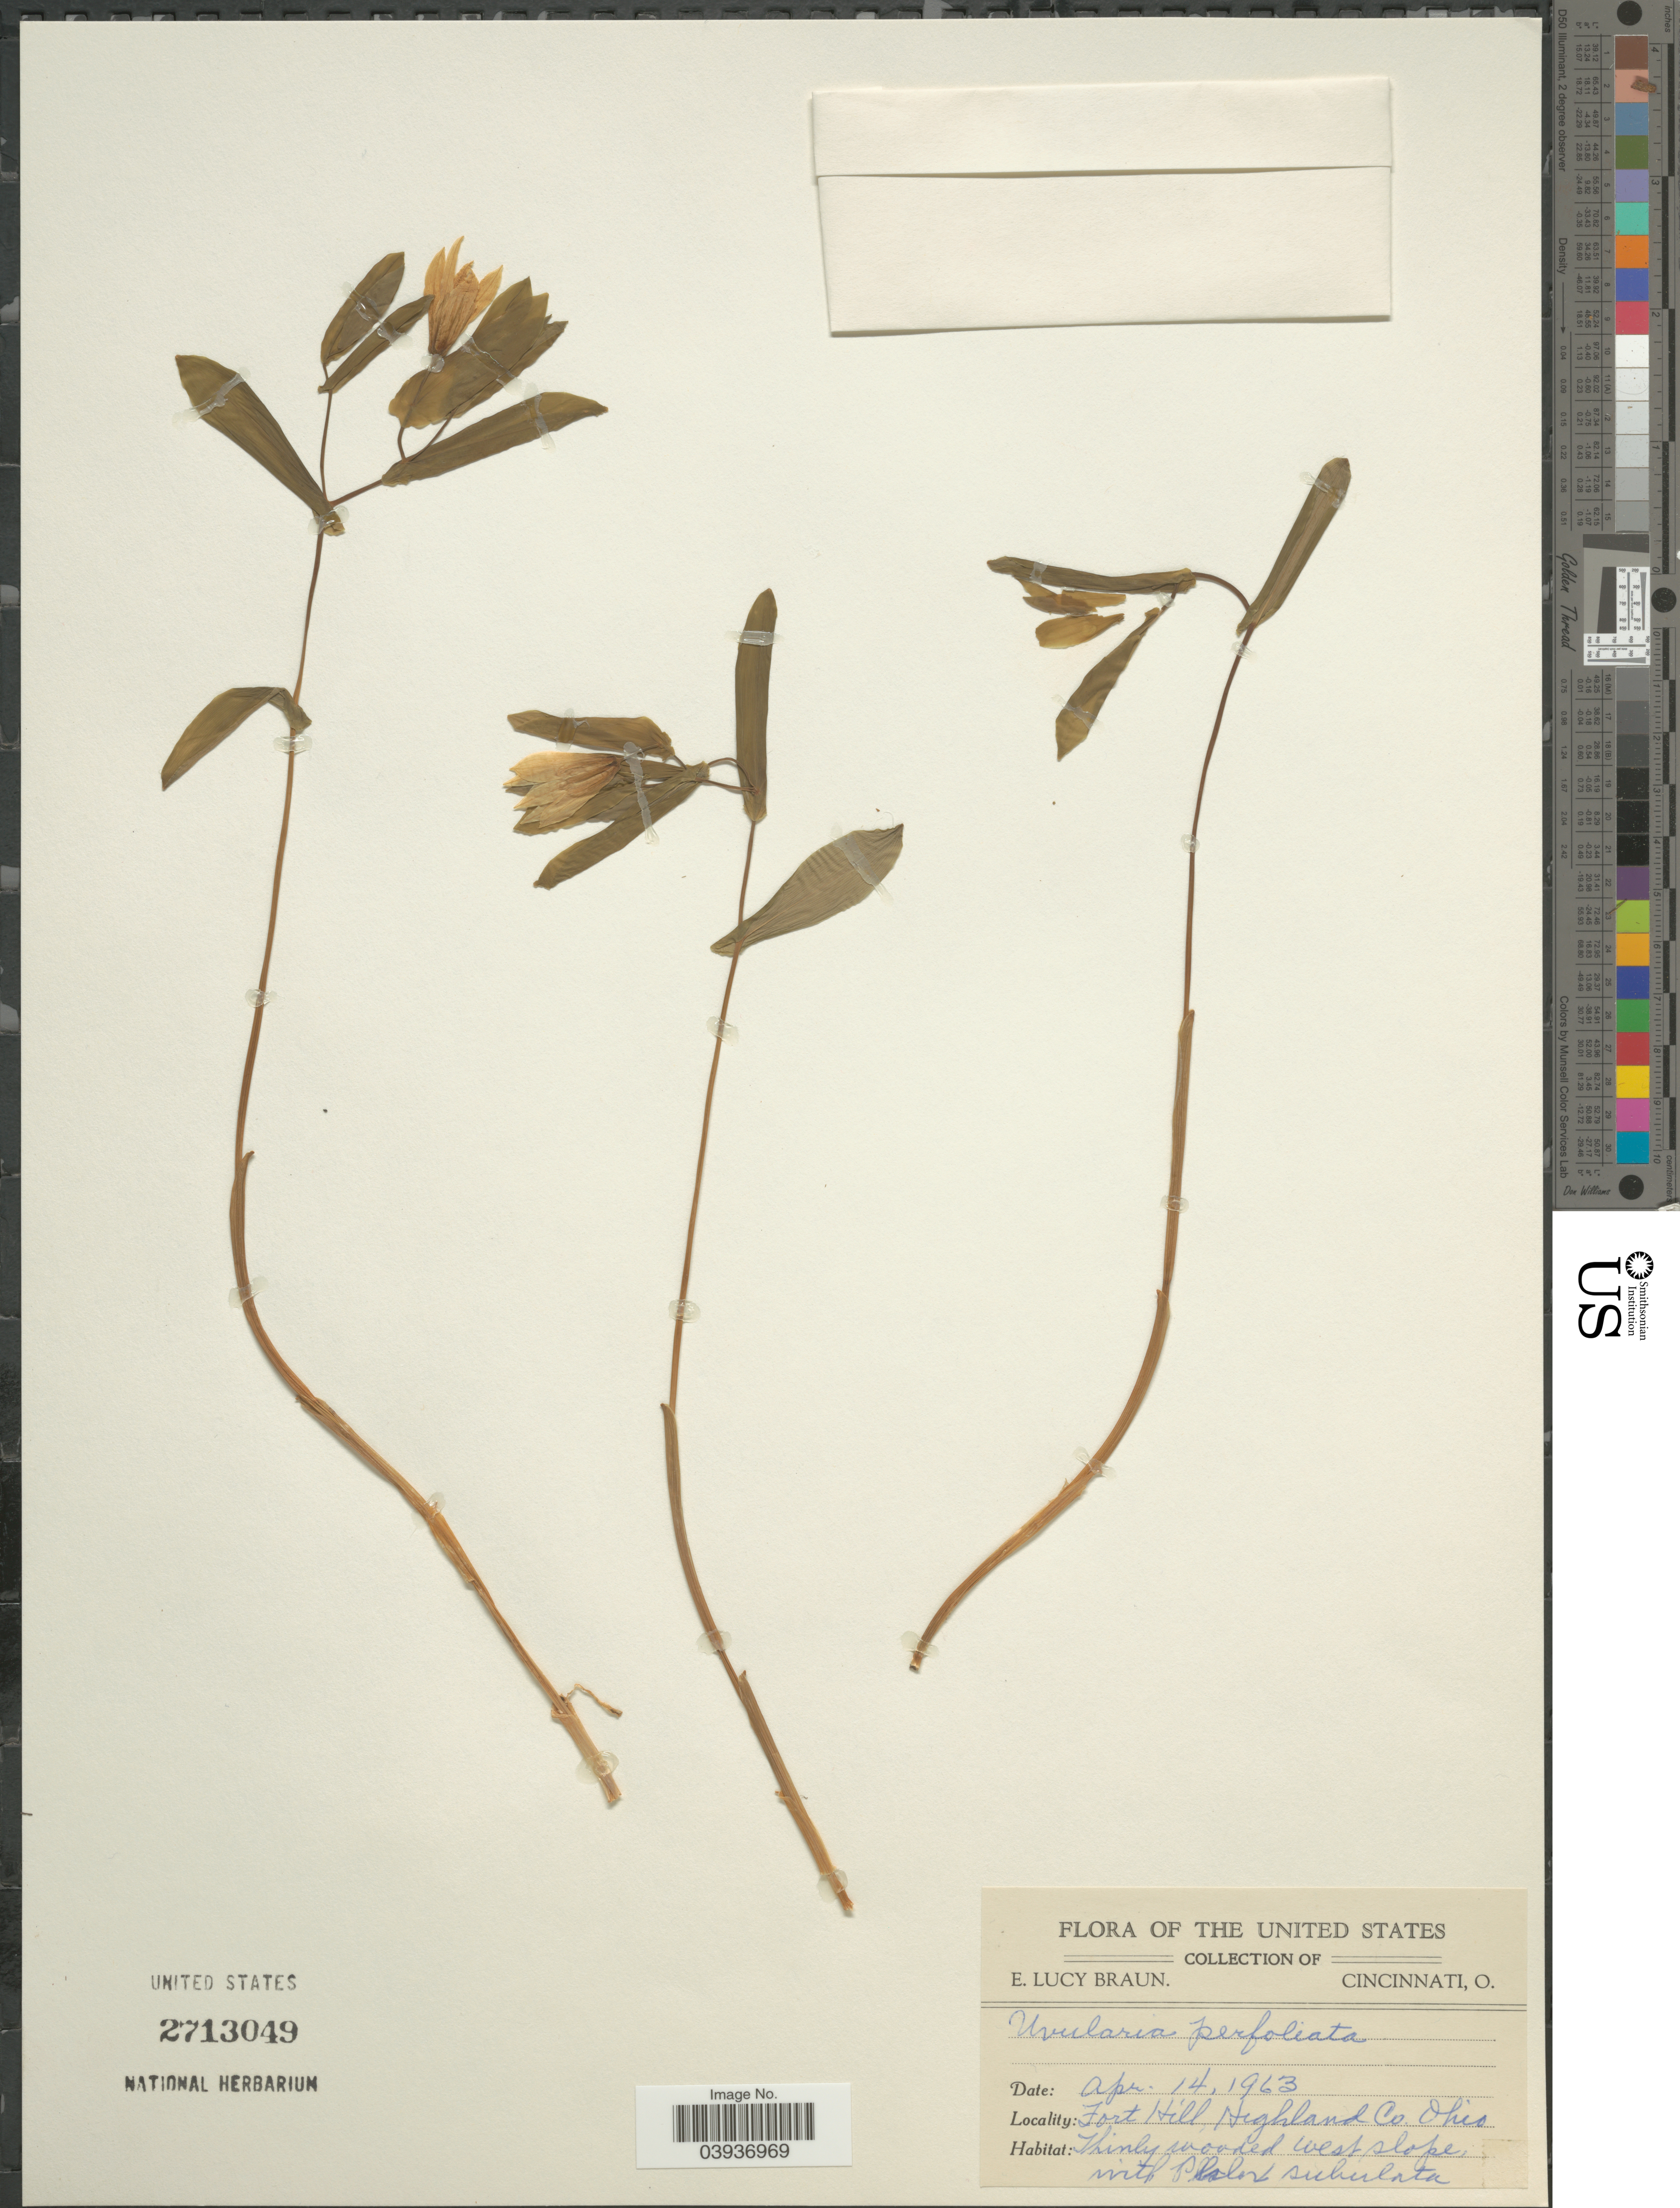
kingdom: Plantae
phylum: Tracheophyta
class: Liliopsida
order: Liliales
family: Colchicaceae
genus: Uvularia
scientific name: Uvularia perfoliata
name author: L.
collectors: E. L. Braun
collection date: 1963-04-14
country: United States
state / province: Ohio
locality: Fort Hill, Highland Co.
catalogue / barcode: US 2713049